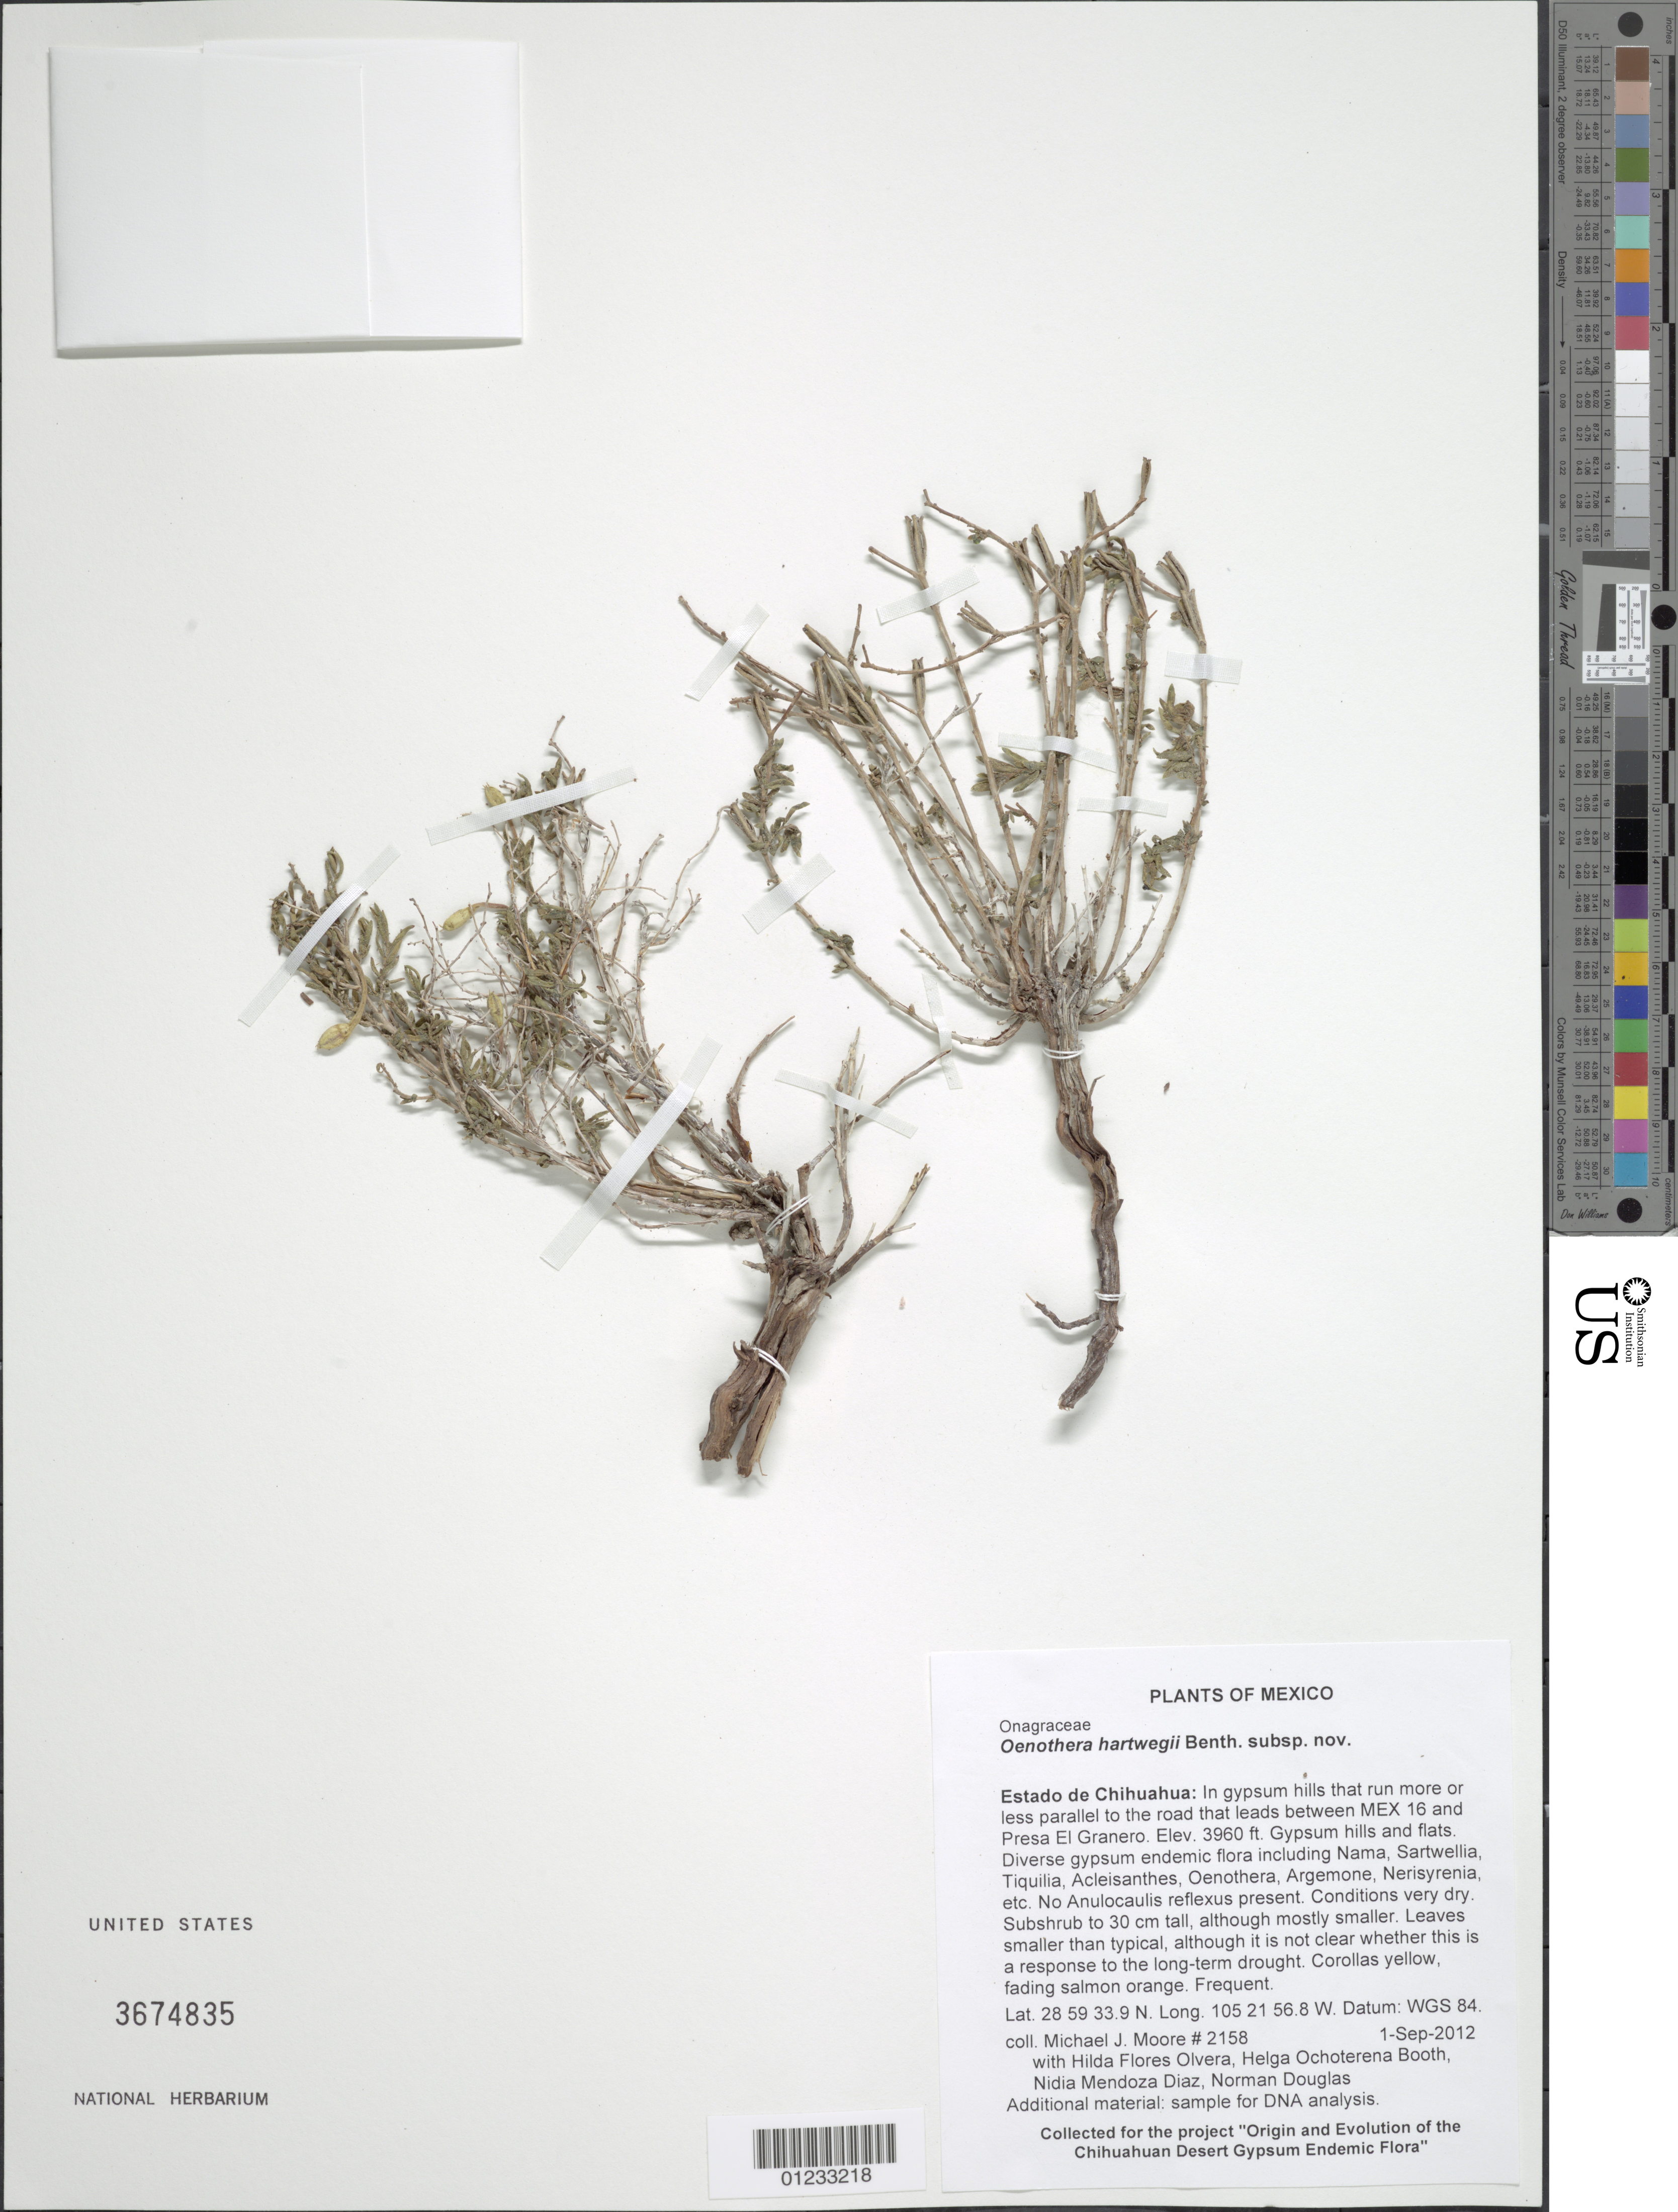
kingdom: Plantae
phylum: Tracheophyta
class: Magnoliopsida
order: Myrtales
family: Onagraceae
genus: Oenothera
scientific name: Oenothera hartwegii subsp. filifolia x O. hartwegii subsp. pubescens (A. Gray) W.L. Wagner & Hoch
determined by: Cooper, B. J.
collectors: M. J. Moore, H. Flores Olvera, H. Ochoterena-Booth, N. Mendoza Diaz & N. Douglas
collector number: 2158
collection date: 2008-08-31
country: Mexico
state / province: Chihuahua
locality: In gypsum hills that run more or less parallel to the road that leads between MEX 16 and Presa El Granero.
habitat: Gypsum hills and flats. Diverse gypsum endemic flora including Nama, Sartwellia, Tiquilia, Acleisanthes, Oenothera, Argemone, Nerisyrenia, etc. No Anulocaulis reflexus present. Conditions very dry.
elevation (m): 1207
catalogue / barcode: US 3674835